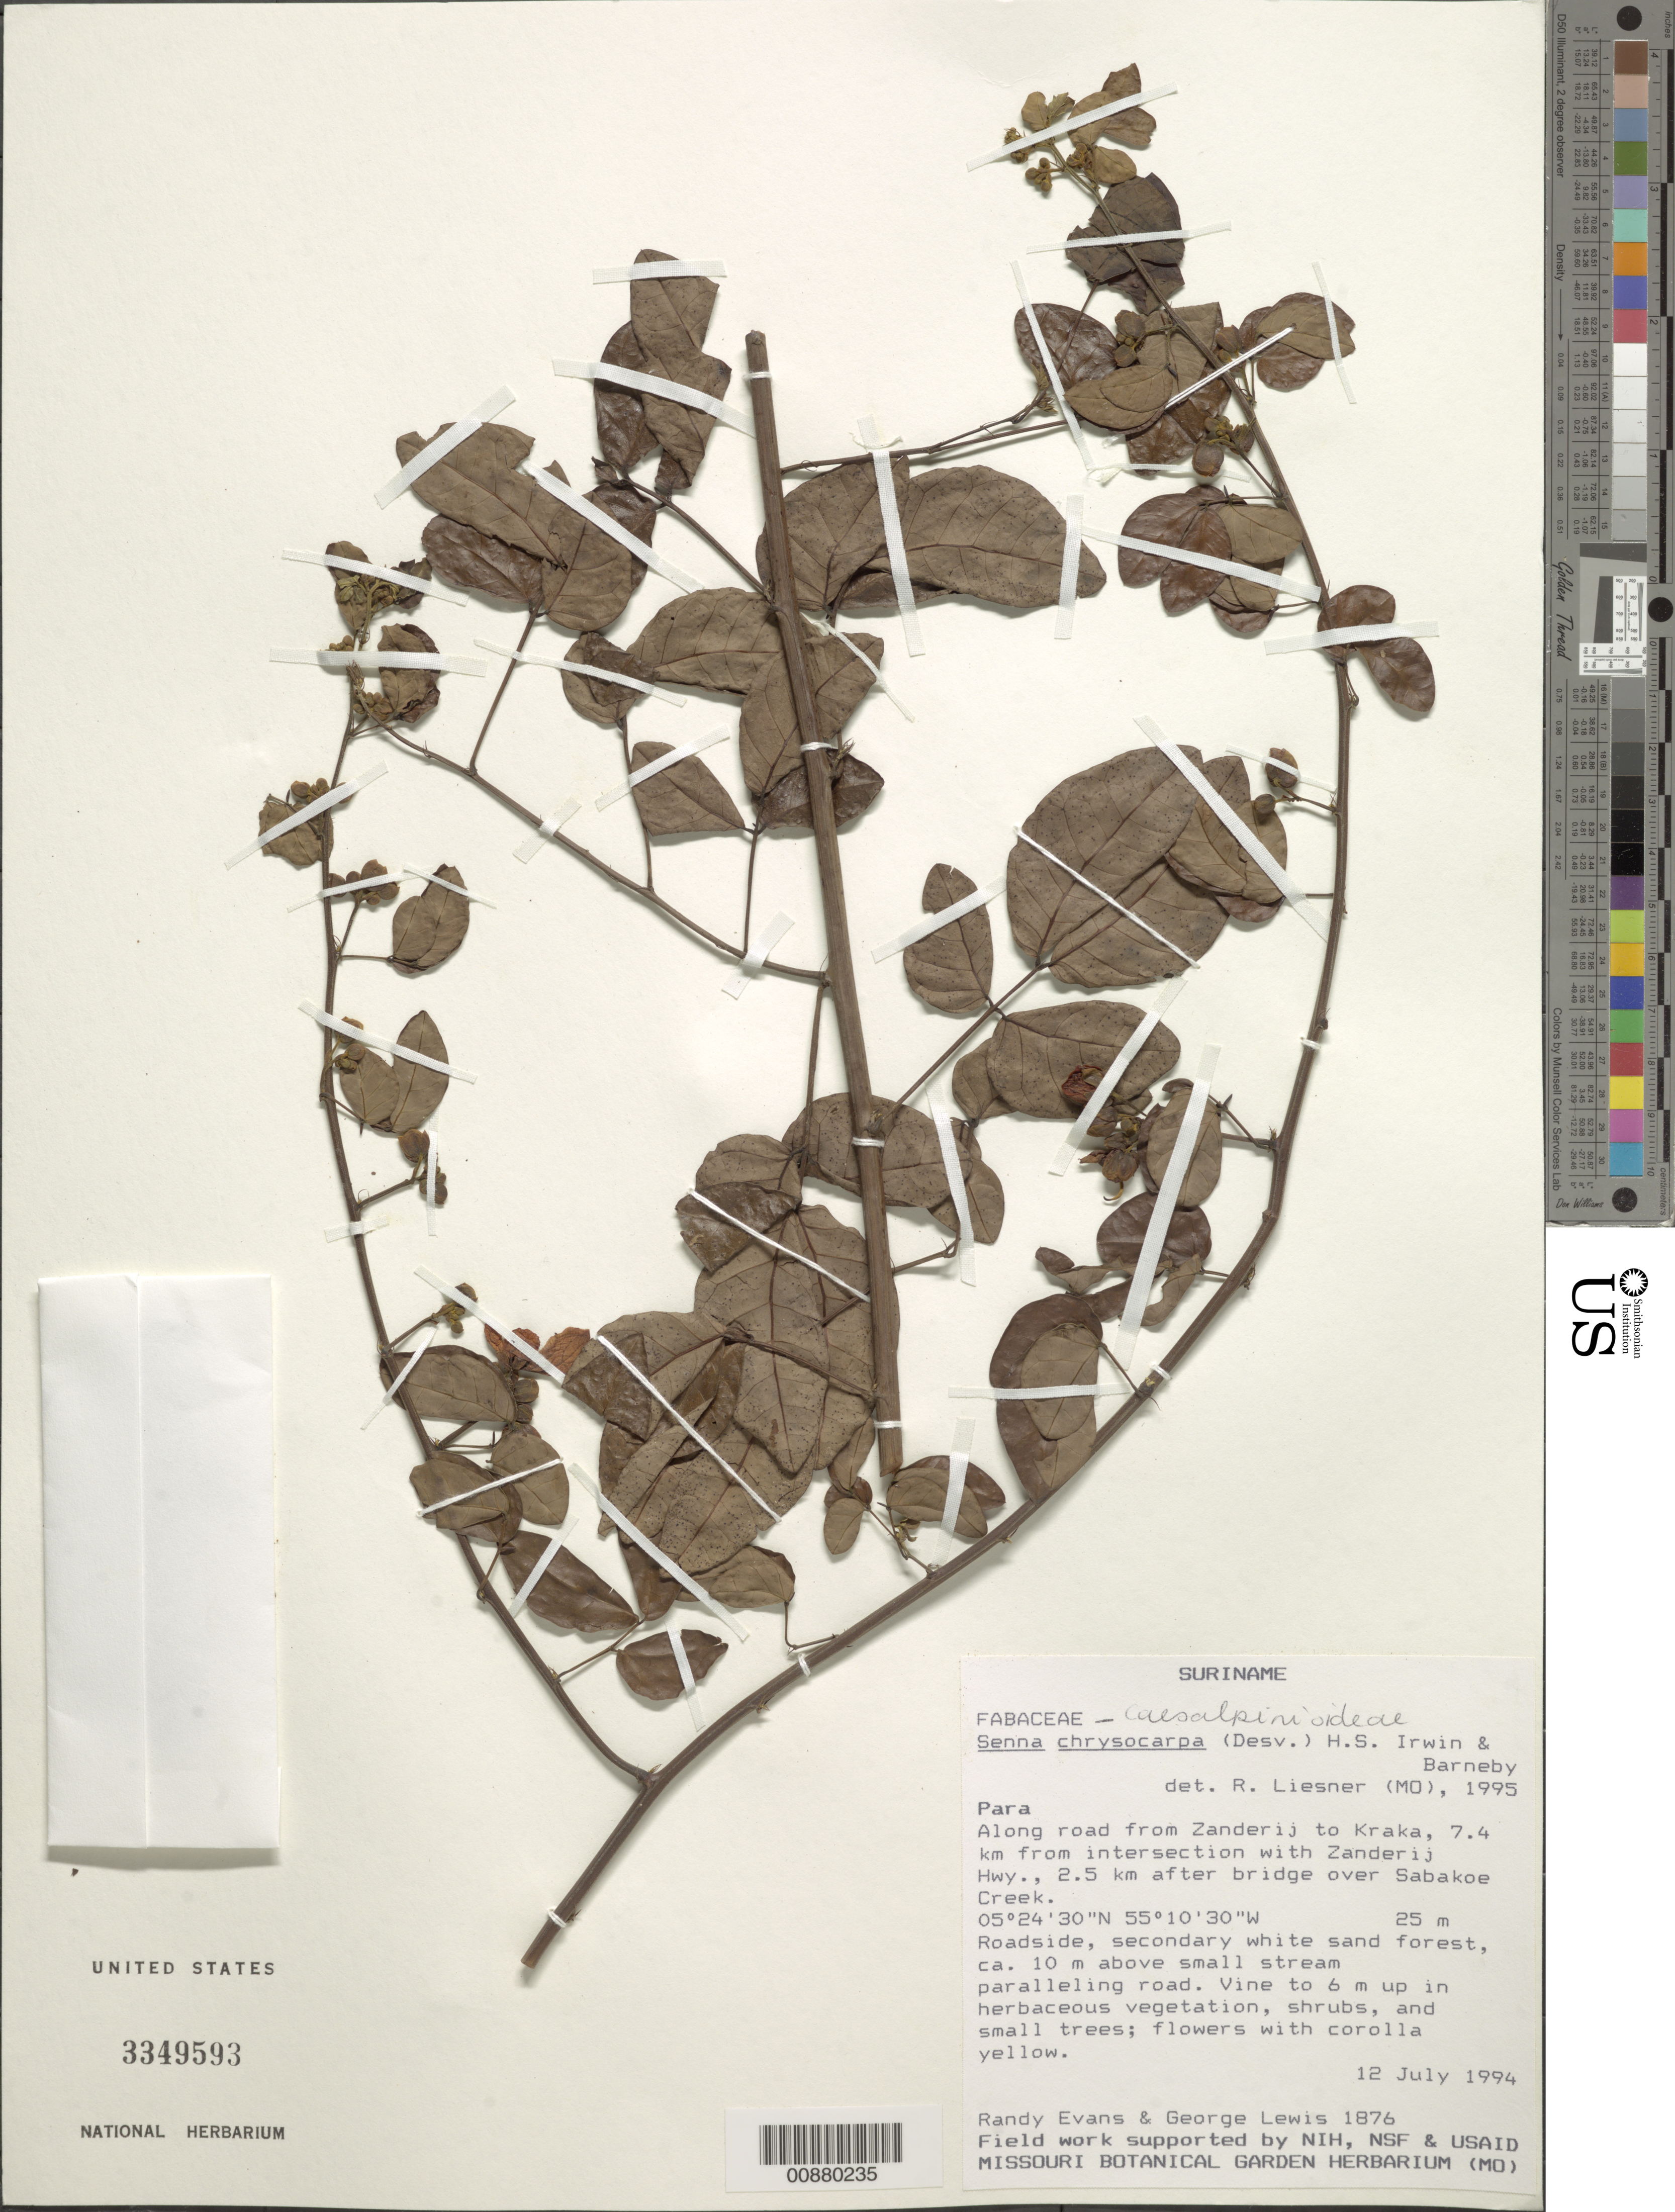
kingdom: Plantae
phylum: Tracheophyta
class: Magnoliopsida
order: Fabales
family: Fabaceae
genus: Senna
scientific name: Senna chrysocarpa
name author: (Desv.) H.S. Irwin & Barneby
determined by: Liesner, R. L.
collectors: R. Evans & G. Lewis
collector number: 1876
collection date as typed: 12-Jul-94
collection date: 1994-07-12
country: Suriname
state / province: Para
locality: Zanderij, road to Kraka, 7.4 km from intersection with Zanderij Hwy., 2.5 km after bridge over Sabakoe Creek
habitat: Secondary white sand forest, roadside, ca 10 m above small stream paralleling road' to 6m up in herbaceous vegetation, shrubs, and small trees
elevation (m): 25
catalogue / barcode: US 3349593